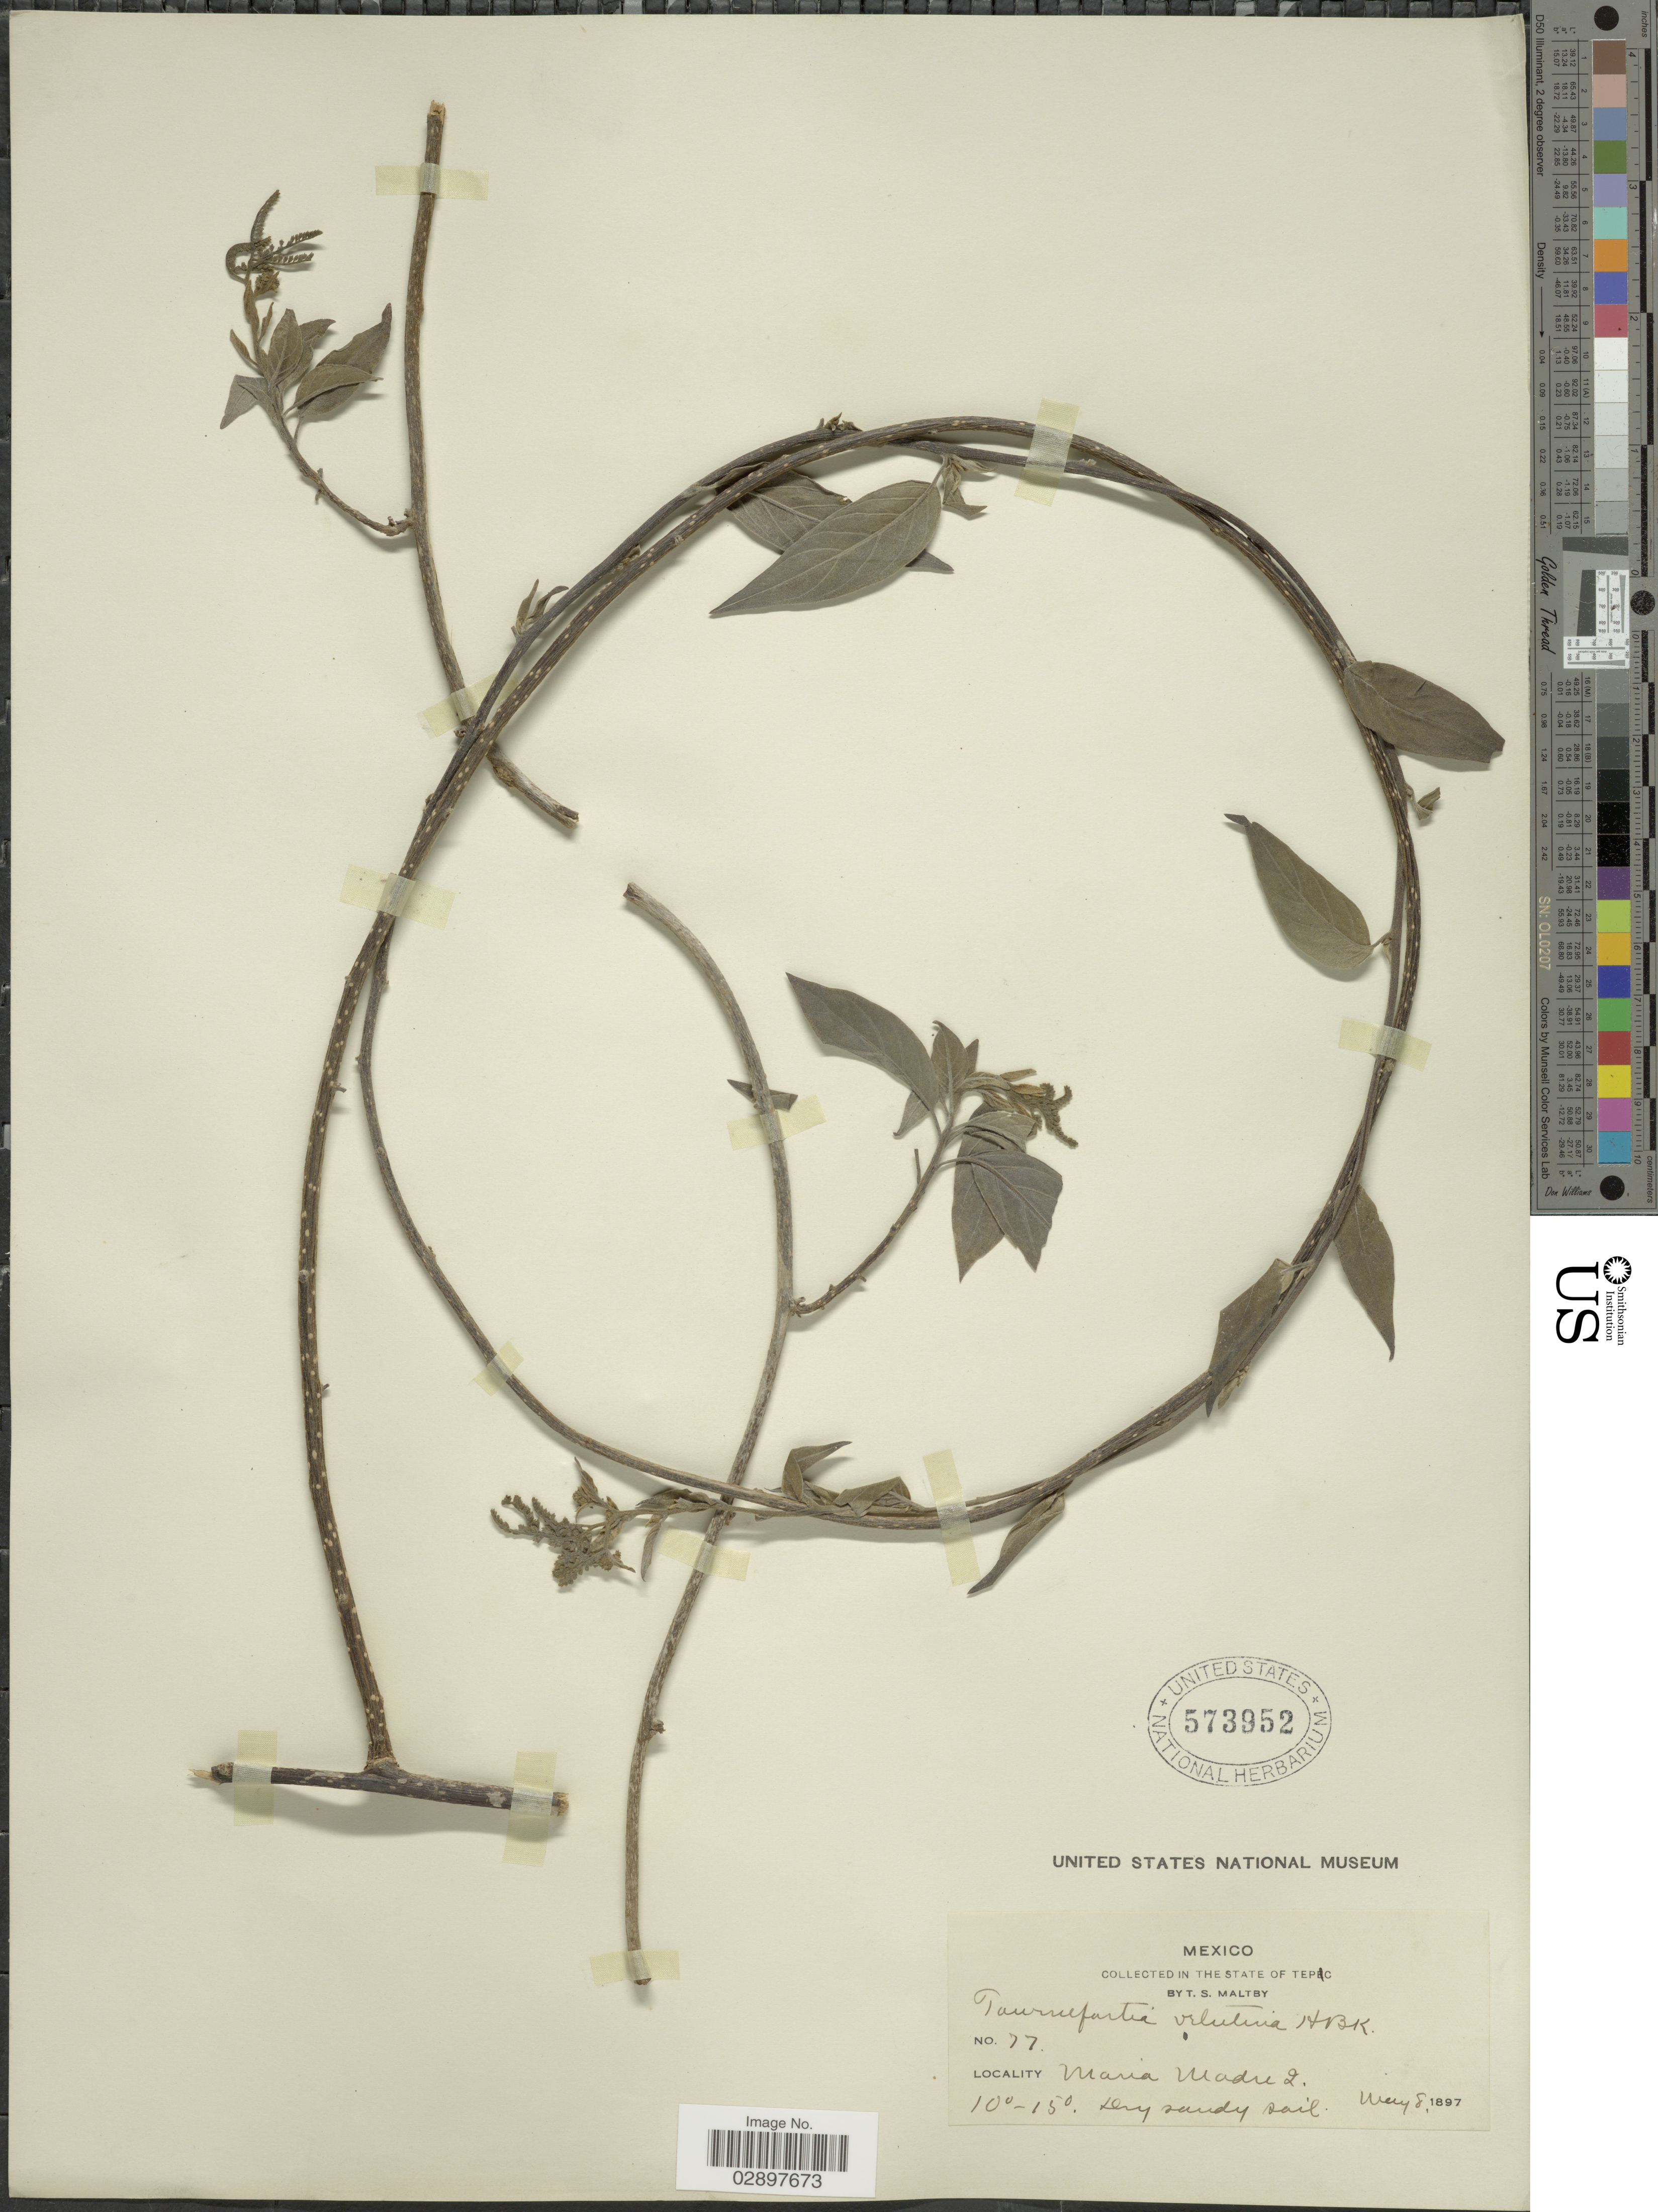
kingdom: Plantae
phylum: Tracheophyta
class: Magnoliopsida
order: Boraginales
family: Heliotropiaceae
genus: Tournefortia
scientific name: Tournefortia velutina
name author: Kunth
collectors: T. S. Maltby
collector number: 77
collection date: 1897-05-08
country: Mexico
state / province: Nayarit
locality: Collected in the state of Tepic. Maria Madre I.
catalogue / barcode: US 573952